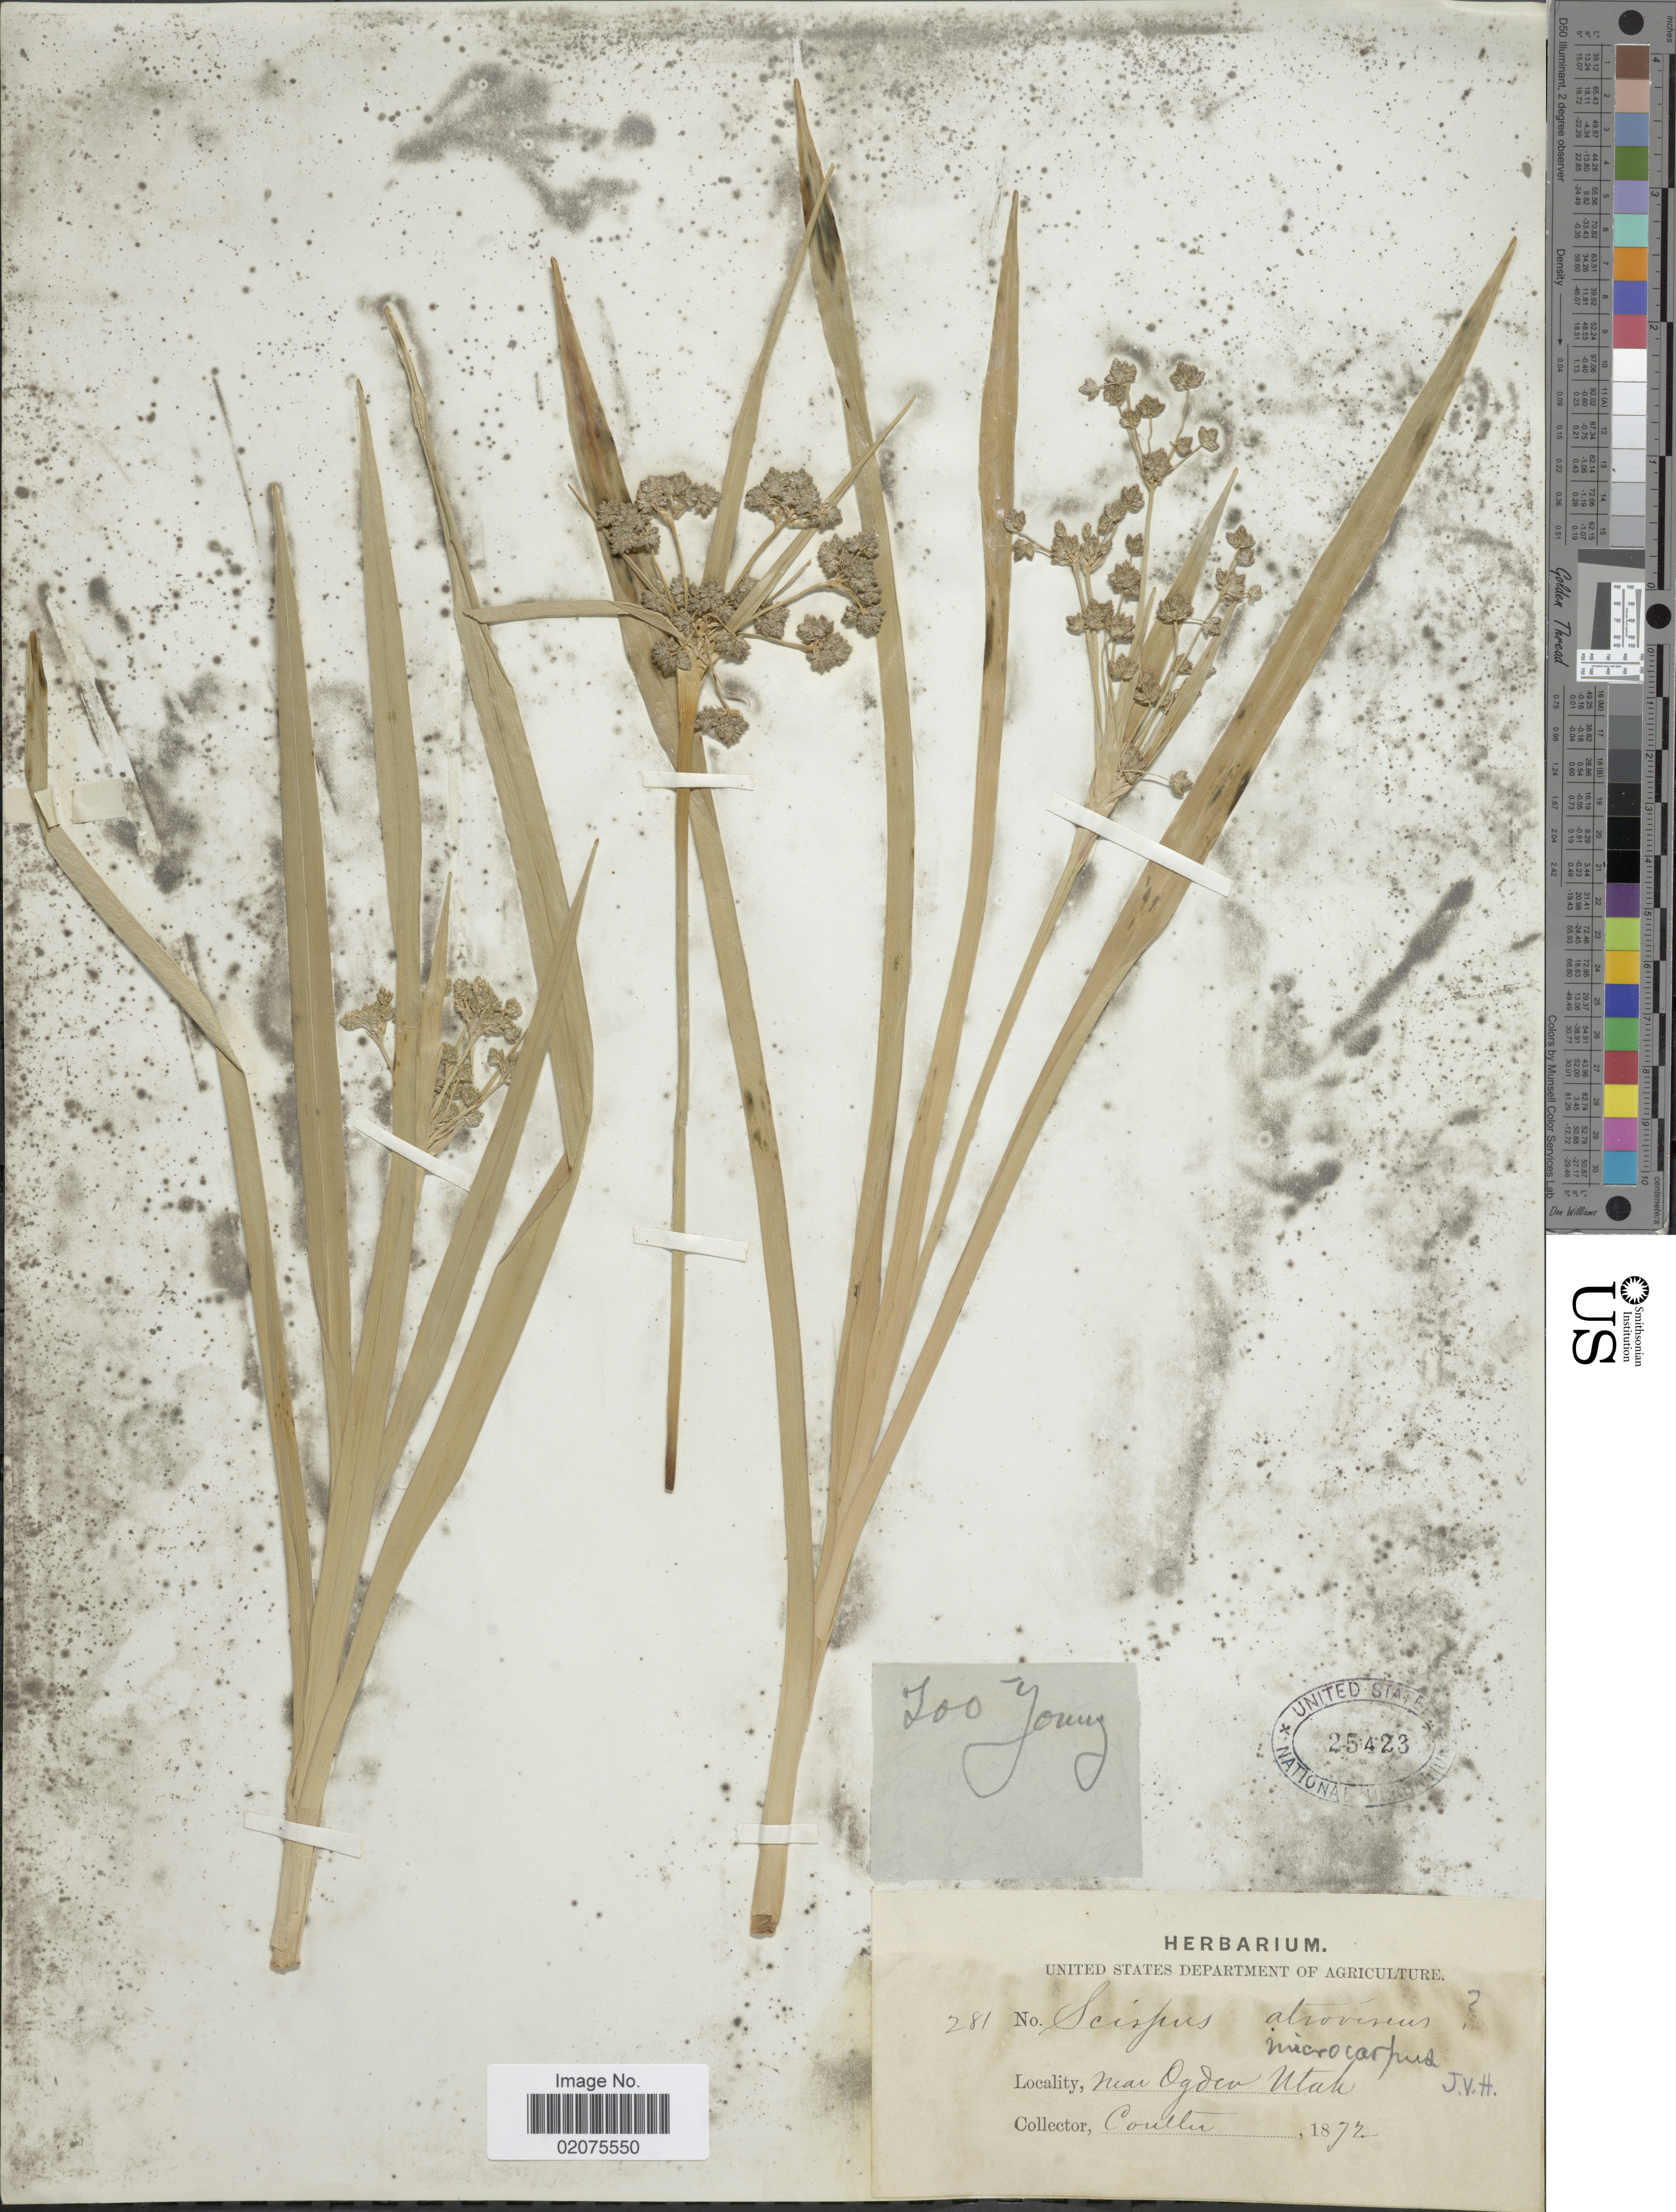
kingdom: Plantae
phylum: Tracheophyta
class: Liliopsida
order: Poales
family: Cyperaceae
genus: Scirpus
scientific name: Scirpus microcarpus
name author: J. Presl & C. Presl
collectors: -- Coulter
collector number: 281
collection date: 1872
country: United States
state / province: Utah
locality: Near Ogden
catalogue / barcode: US 25423